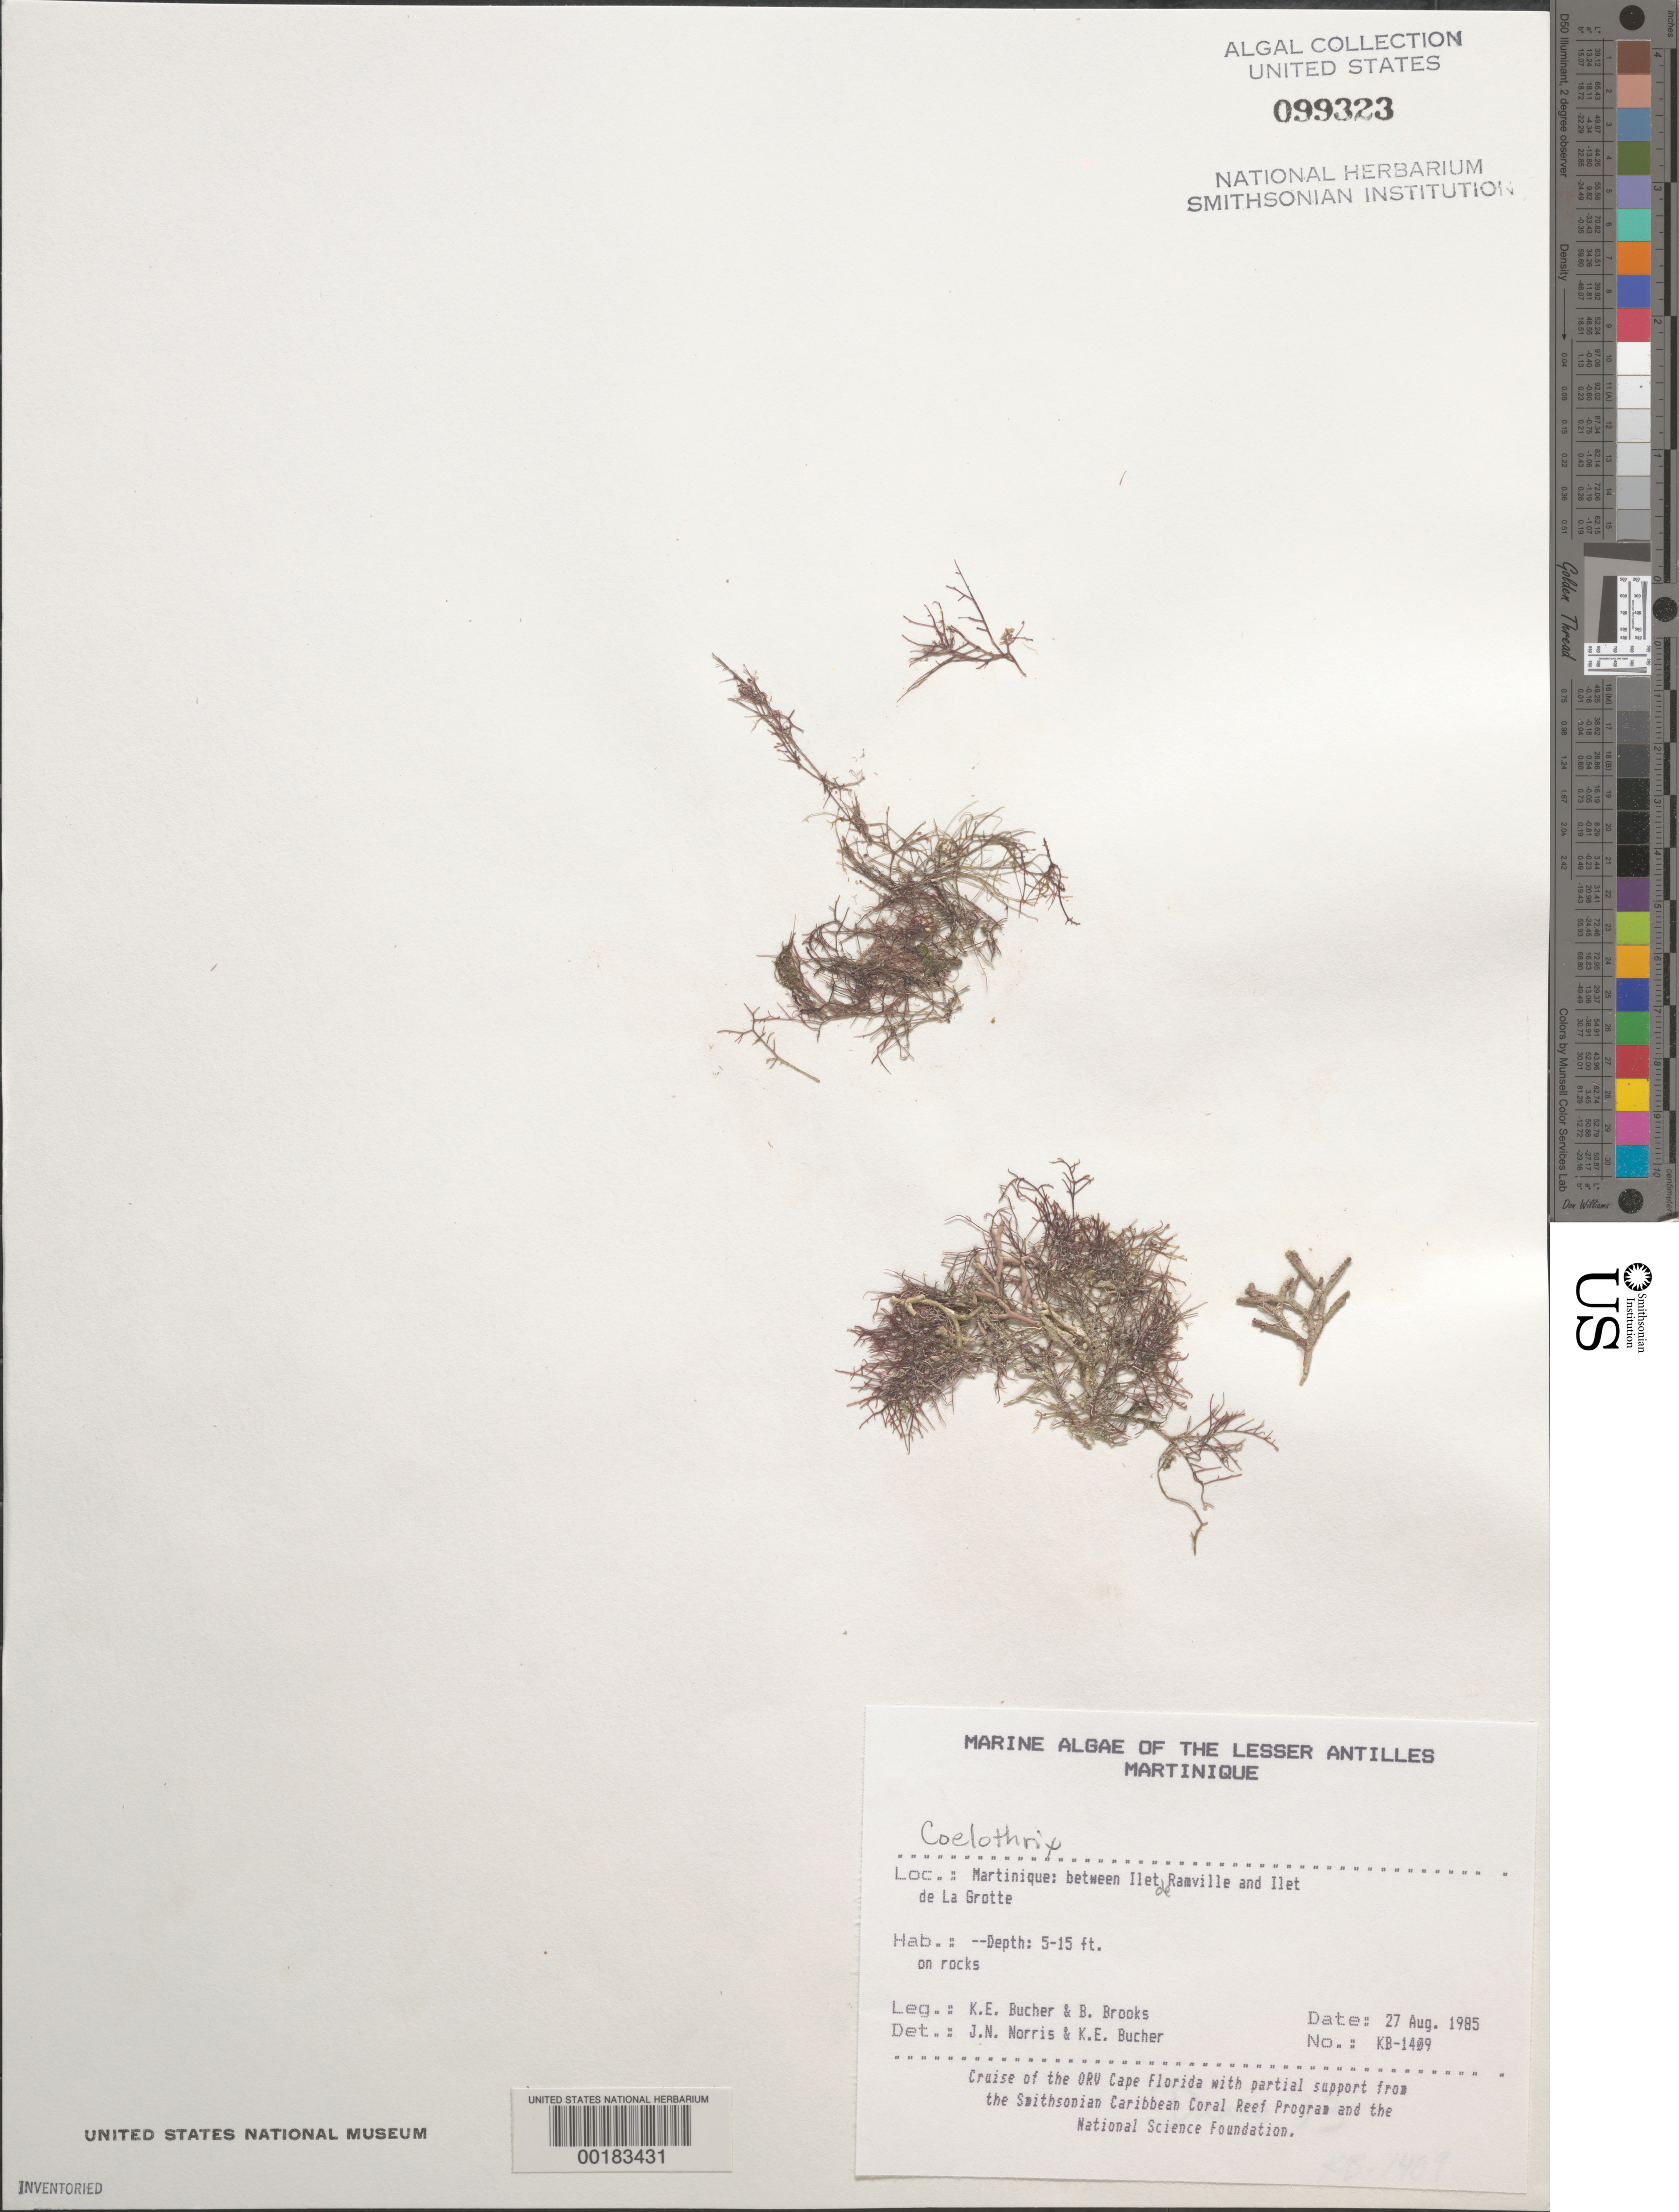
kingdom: Plantae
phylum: Rhodophyta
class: Florideophyceae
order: Rhodymeniales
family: Champiaceae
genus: Coelothrix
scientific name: Coelothrix sp.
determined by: Norris, J. N.; Bucher, K. E.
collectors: K. E. Bucher & B. Brooks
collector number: Kb-1409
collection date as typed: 27 Aug 1985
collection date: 1985-08-27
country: Martinique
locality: Between Ilet de Ramville and Ilet de la Grotte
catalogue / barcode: US 99323